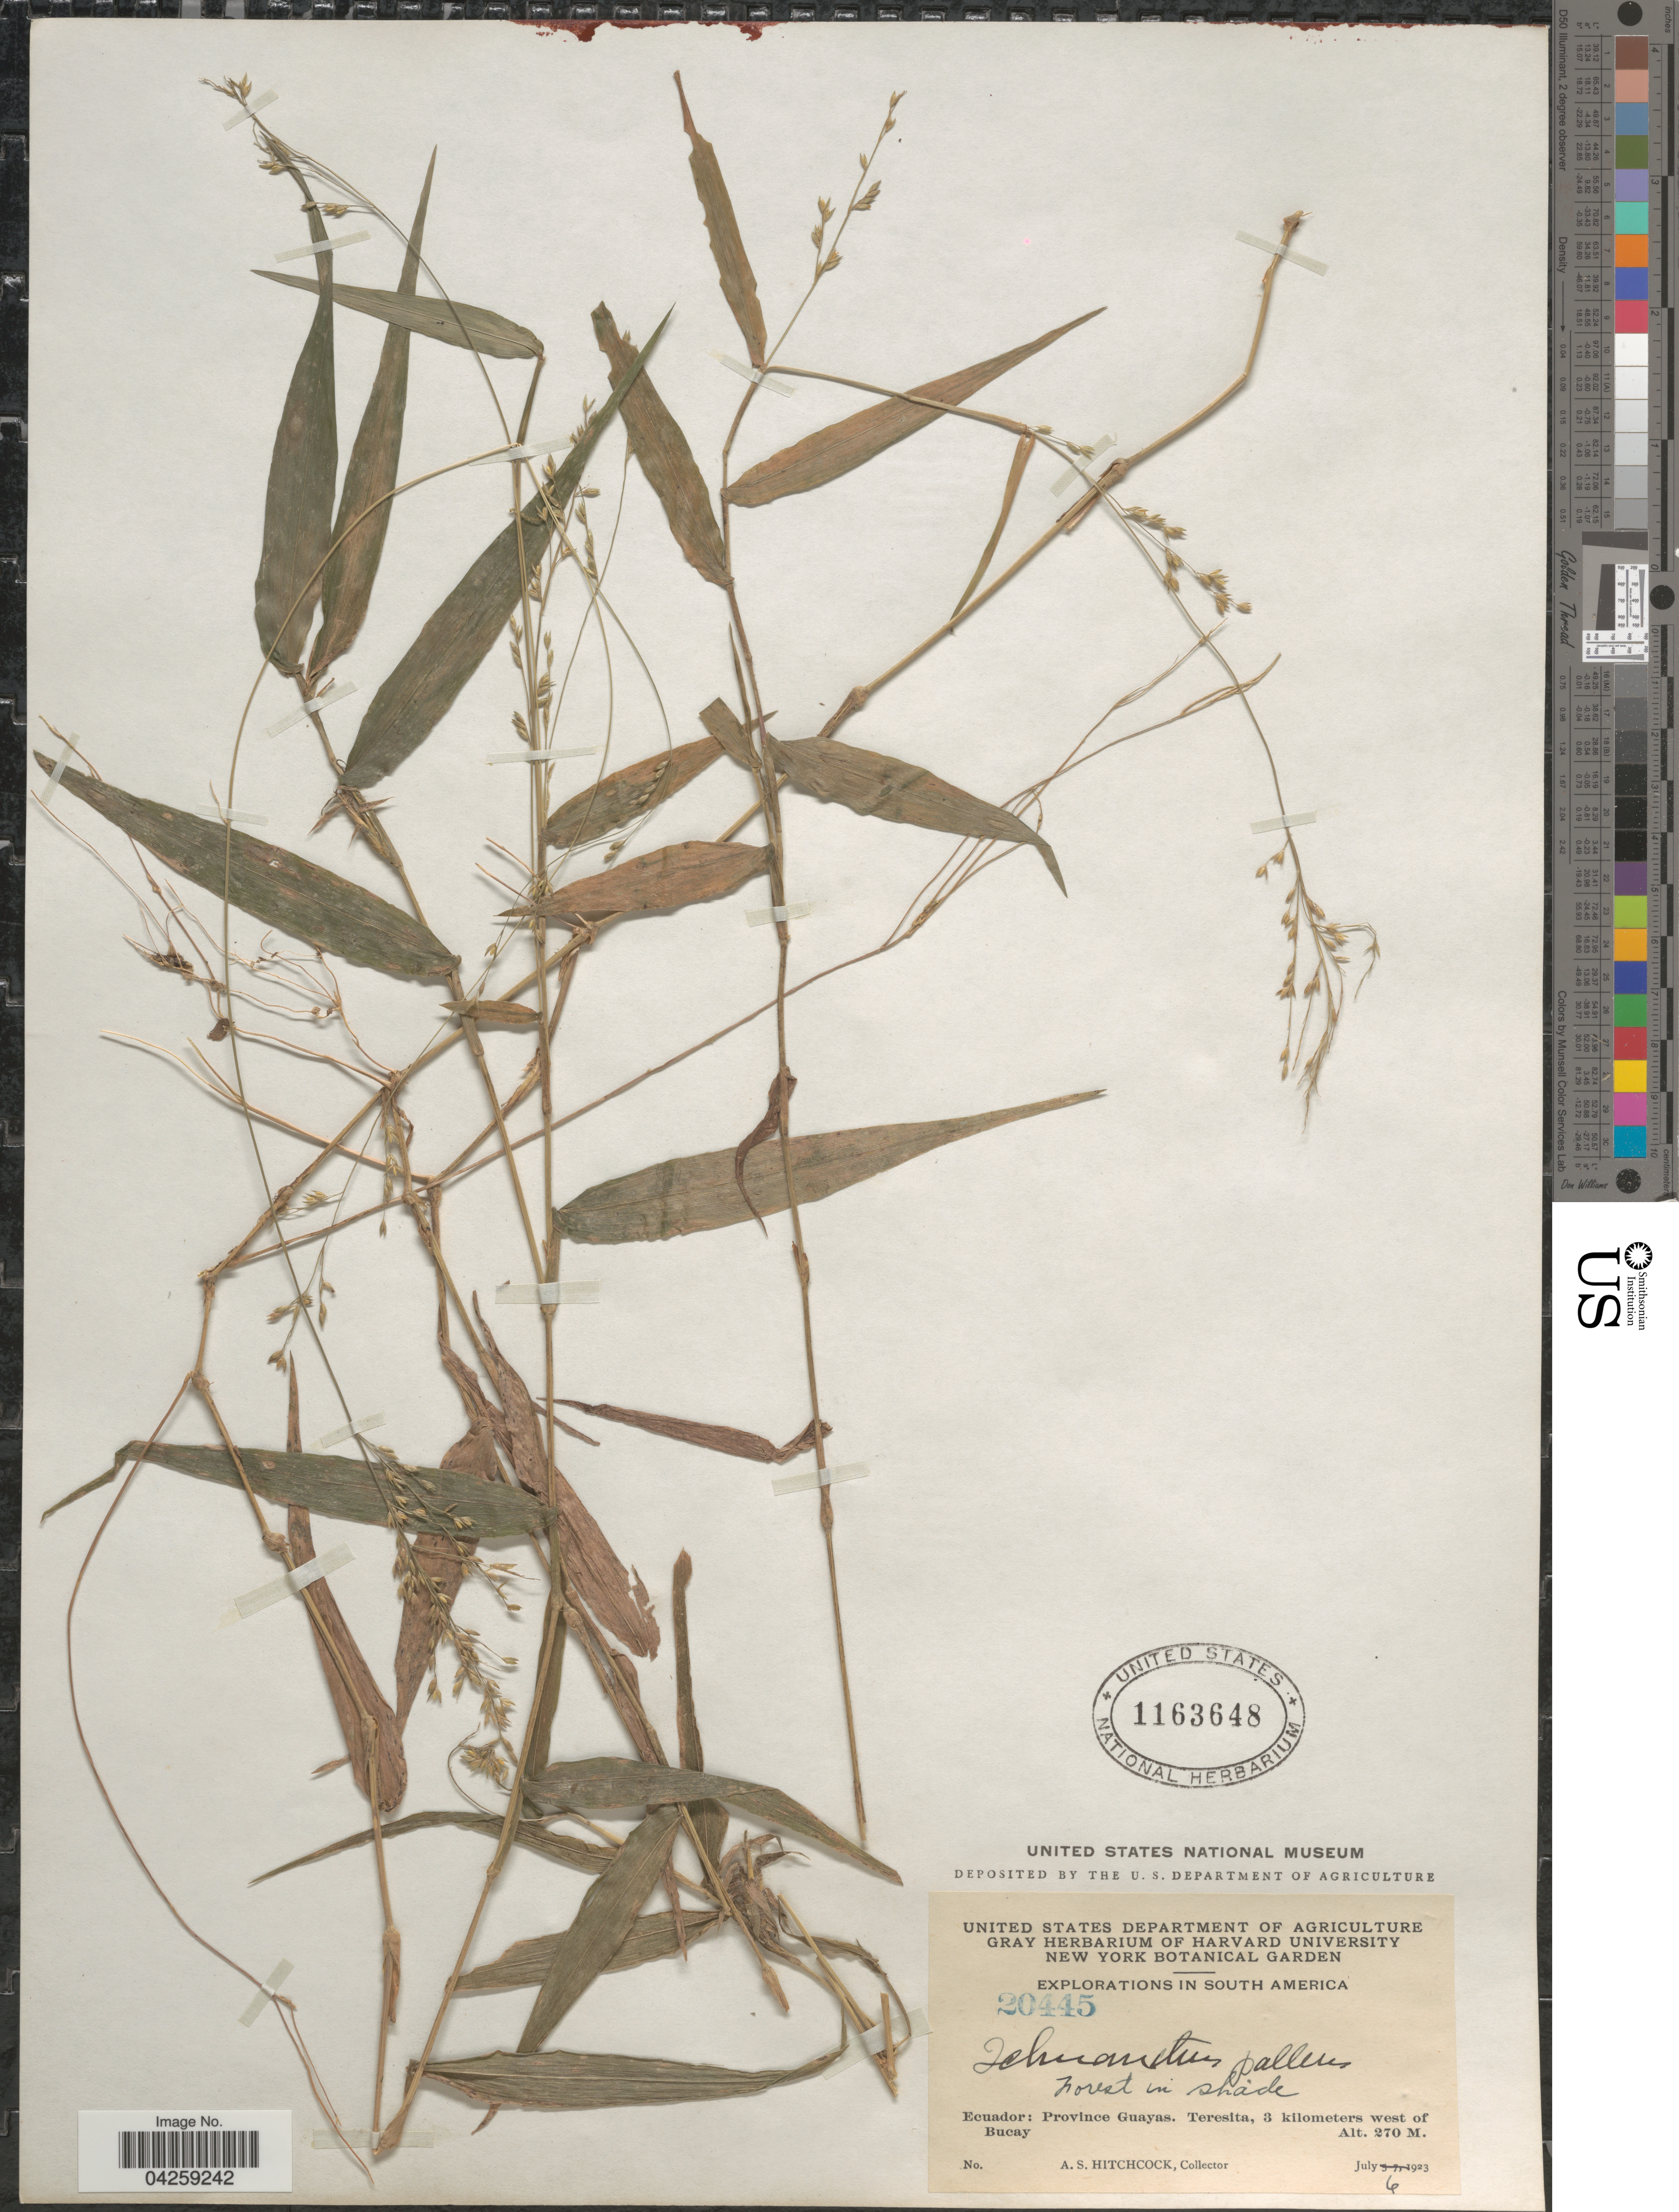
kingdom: Plantae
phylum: Tracheophyta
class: Liliopsida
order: Poales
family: Poaceae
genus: Ichnanthus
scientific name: Ichnanthus pallens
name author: (Sw.) Munro ex Benth.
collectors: A. S. Hitchcock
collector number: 20445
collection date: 1923-07-06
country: Ecuador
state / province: Guayas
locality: Explorations in South America. Forest in shade. Teresita, 3 kilometers west of Bucay.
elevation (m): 270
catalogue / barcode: US 1163648